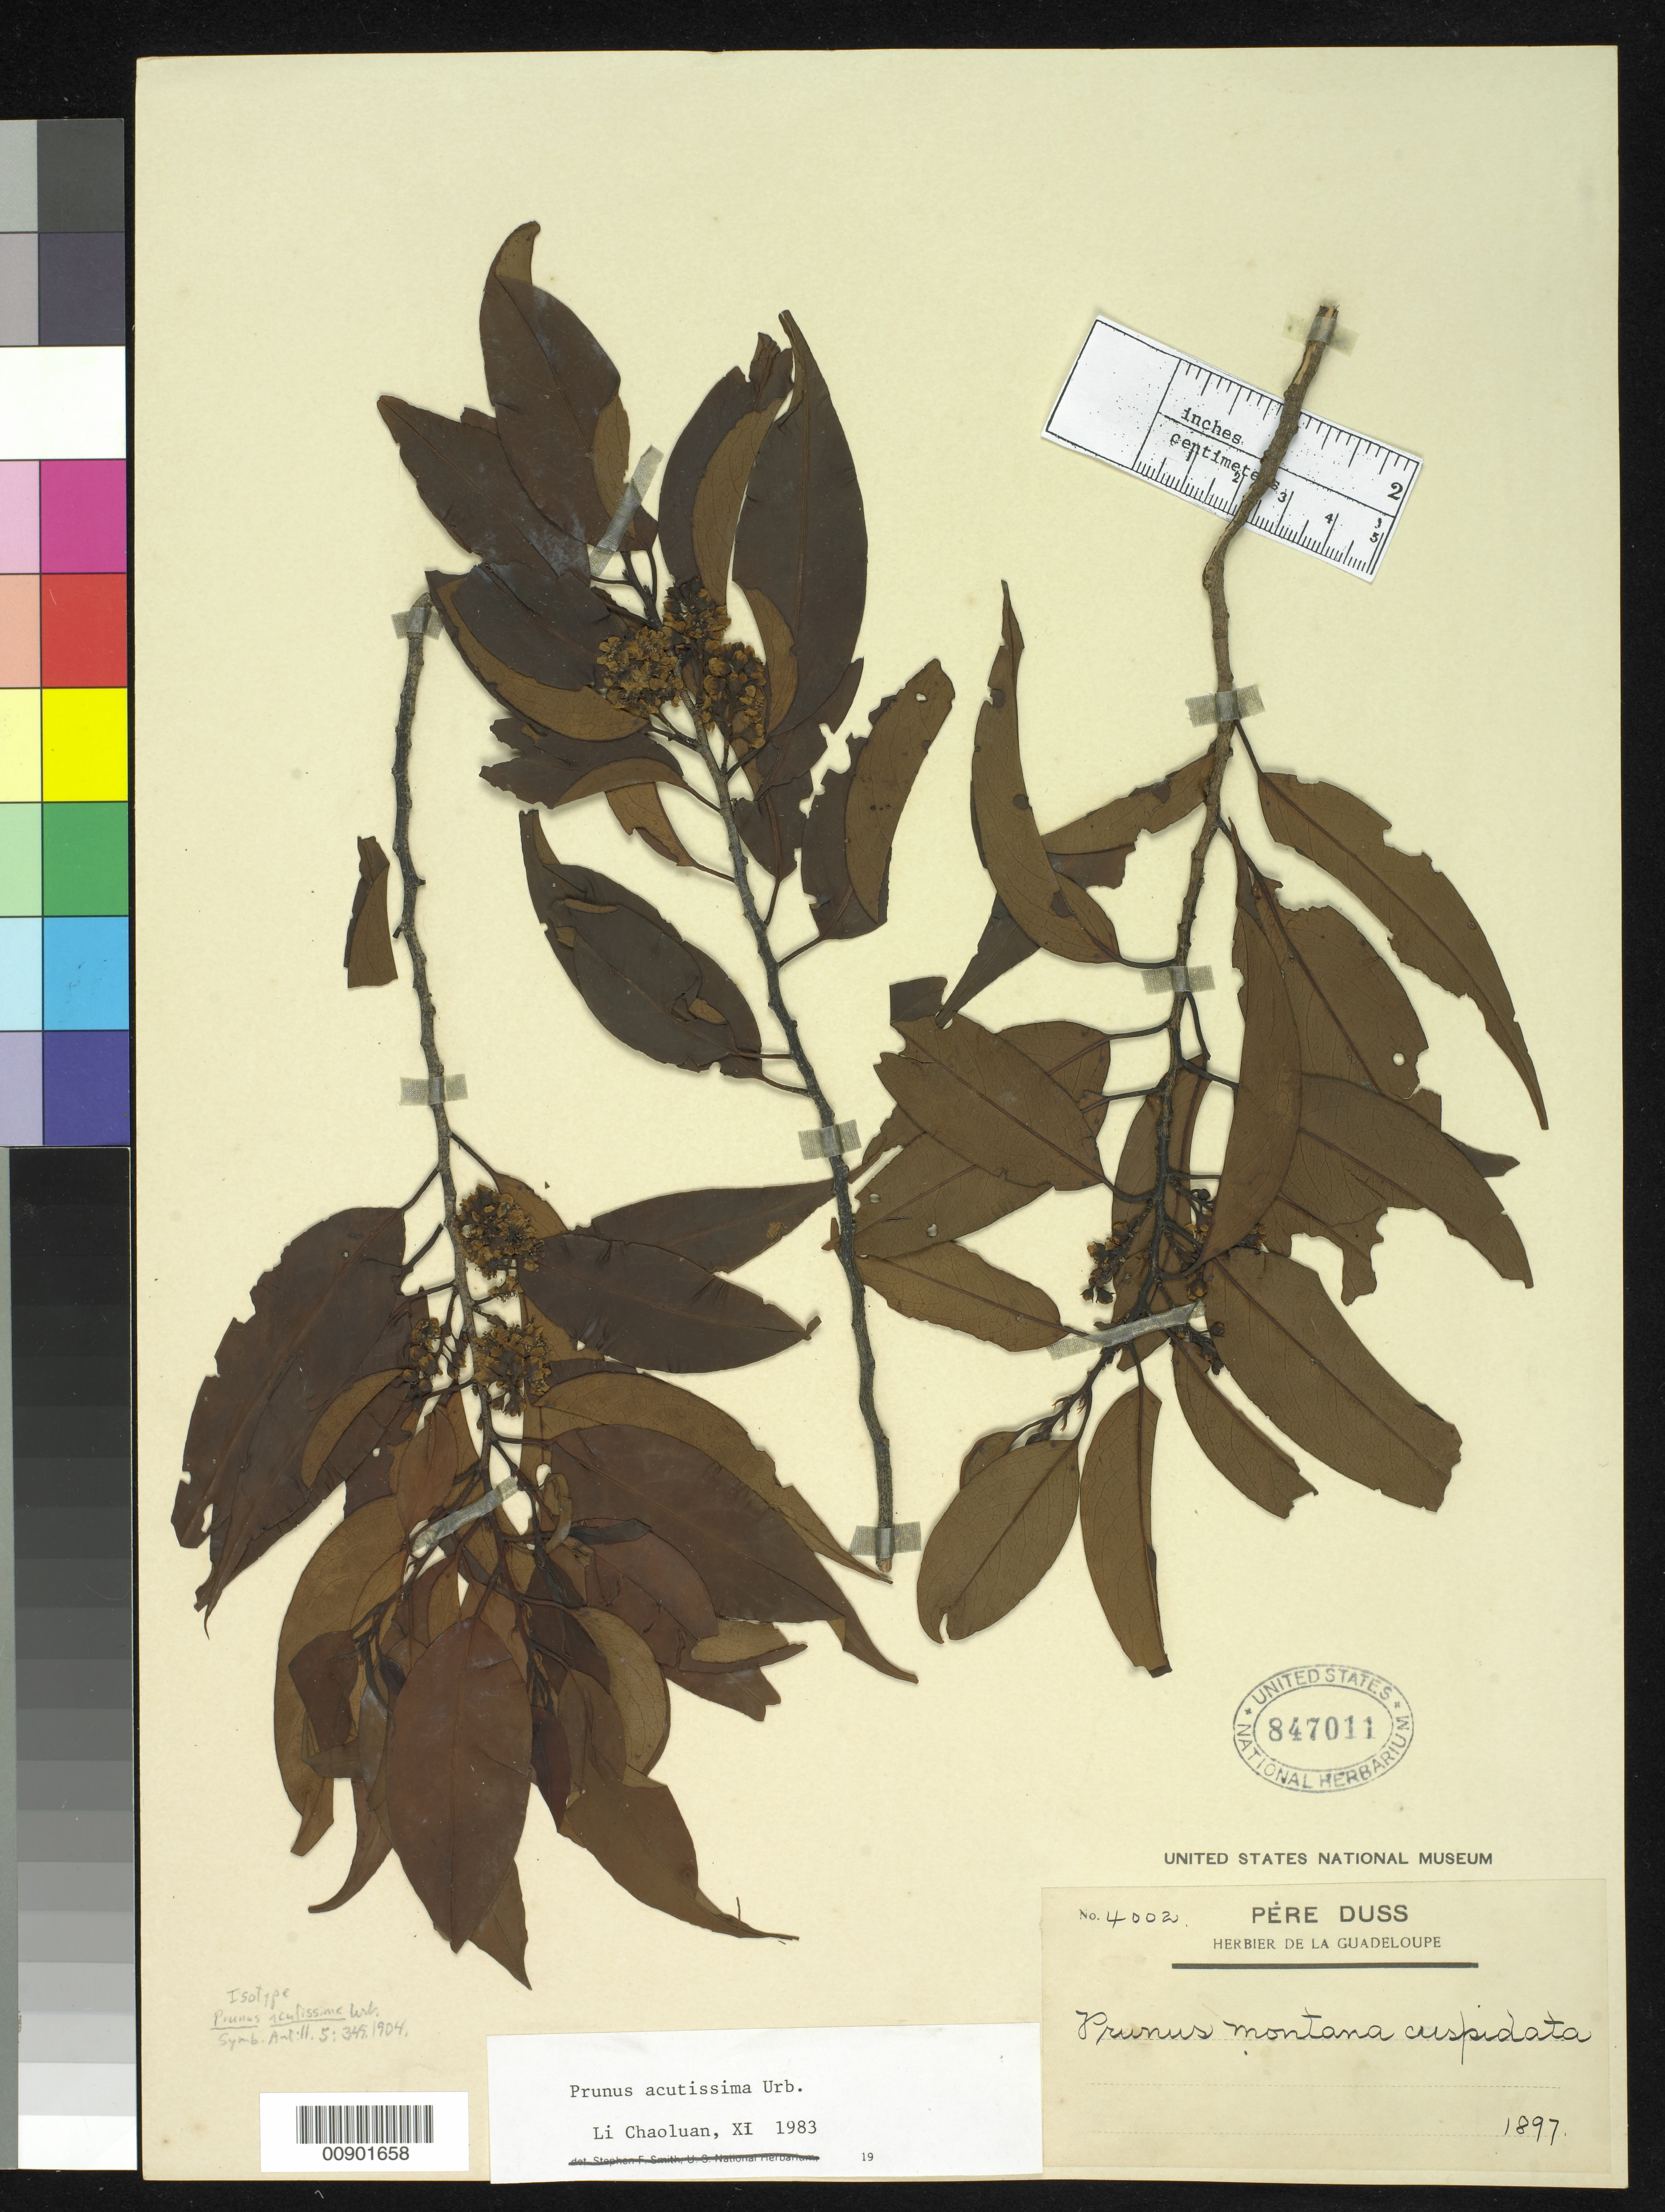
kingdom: Plantae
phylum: Tracheophyta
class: Magnoliopsida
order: Rosales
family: Rosaceae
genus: Prunus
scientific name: Prunus acutissima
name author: Urb.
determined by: Li, Chaoluan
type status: Isotype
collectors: Père Duss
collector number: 4002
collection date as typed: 1897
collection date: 1897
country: Guadeloupe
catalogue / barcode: US 847011